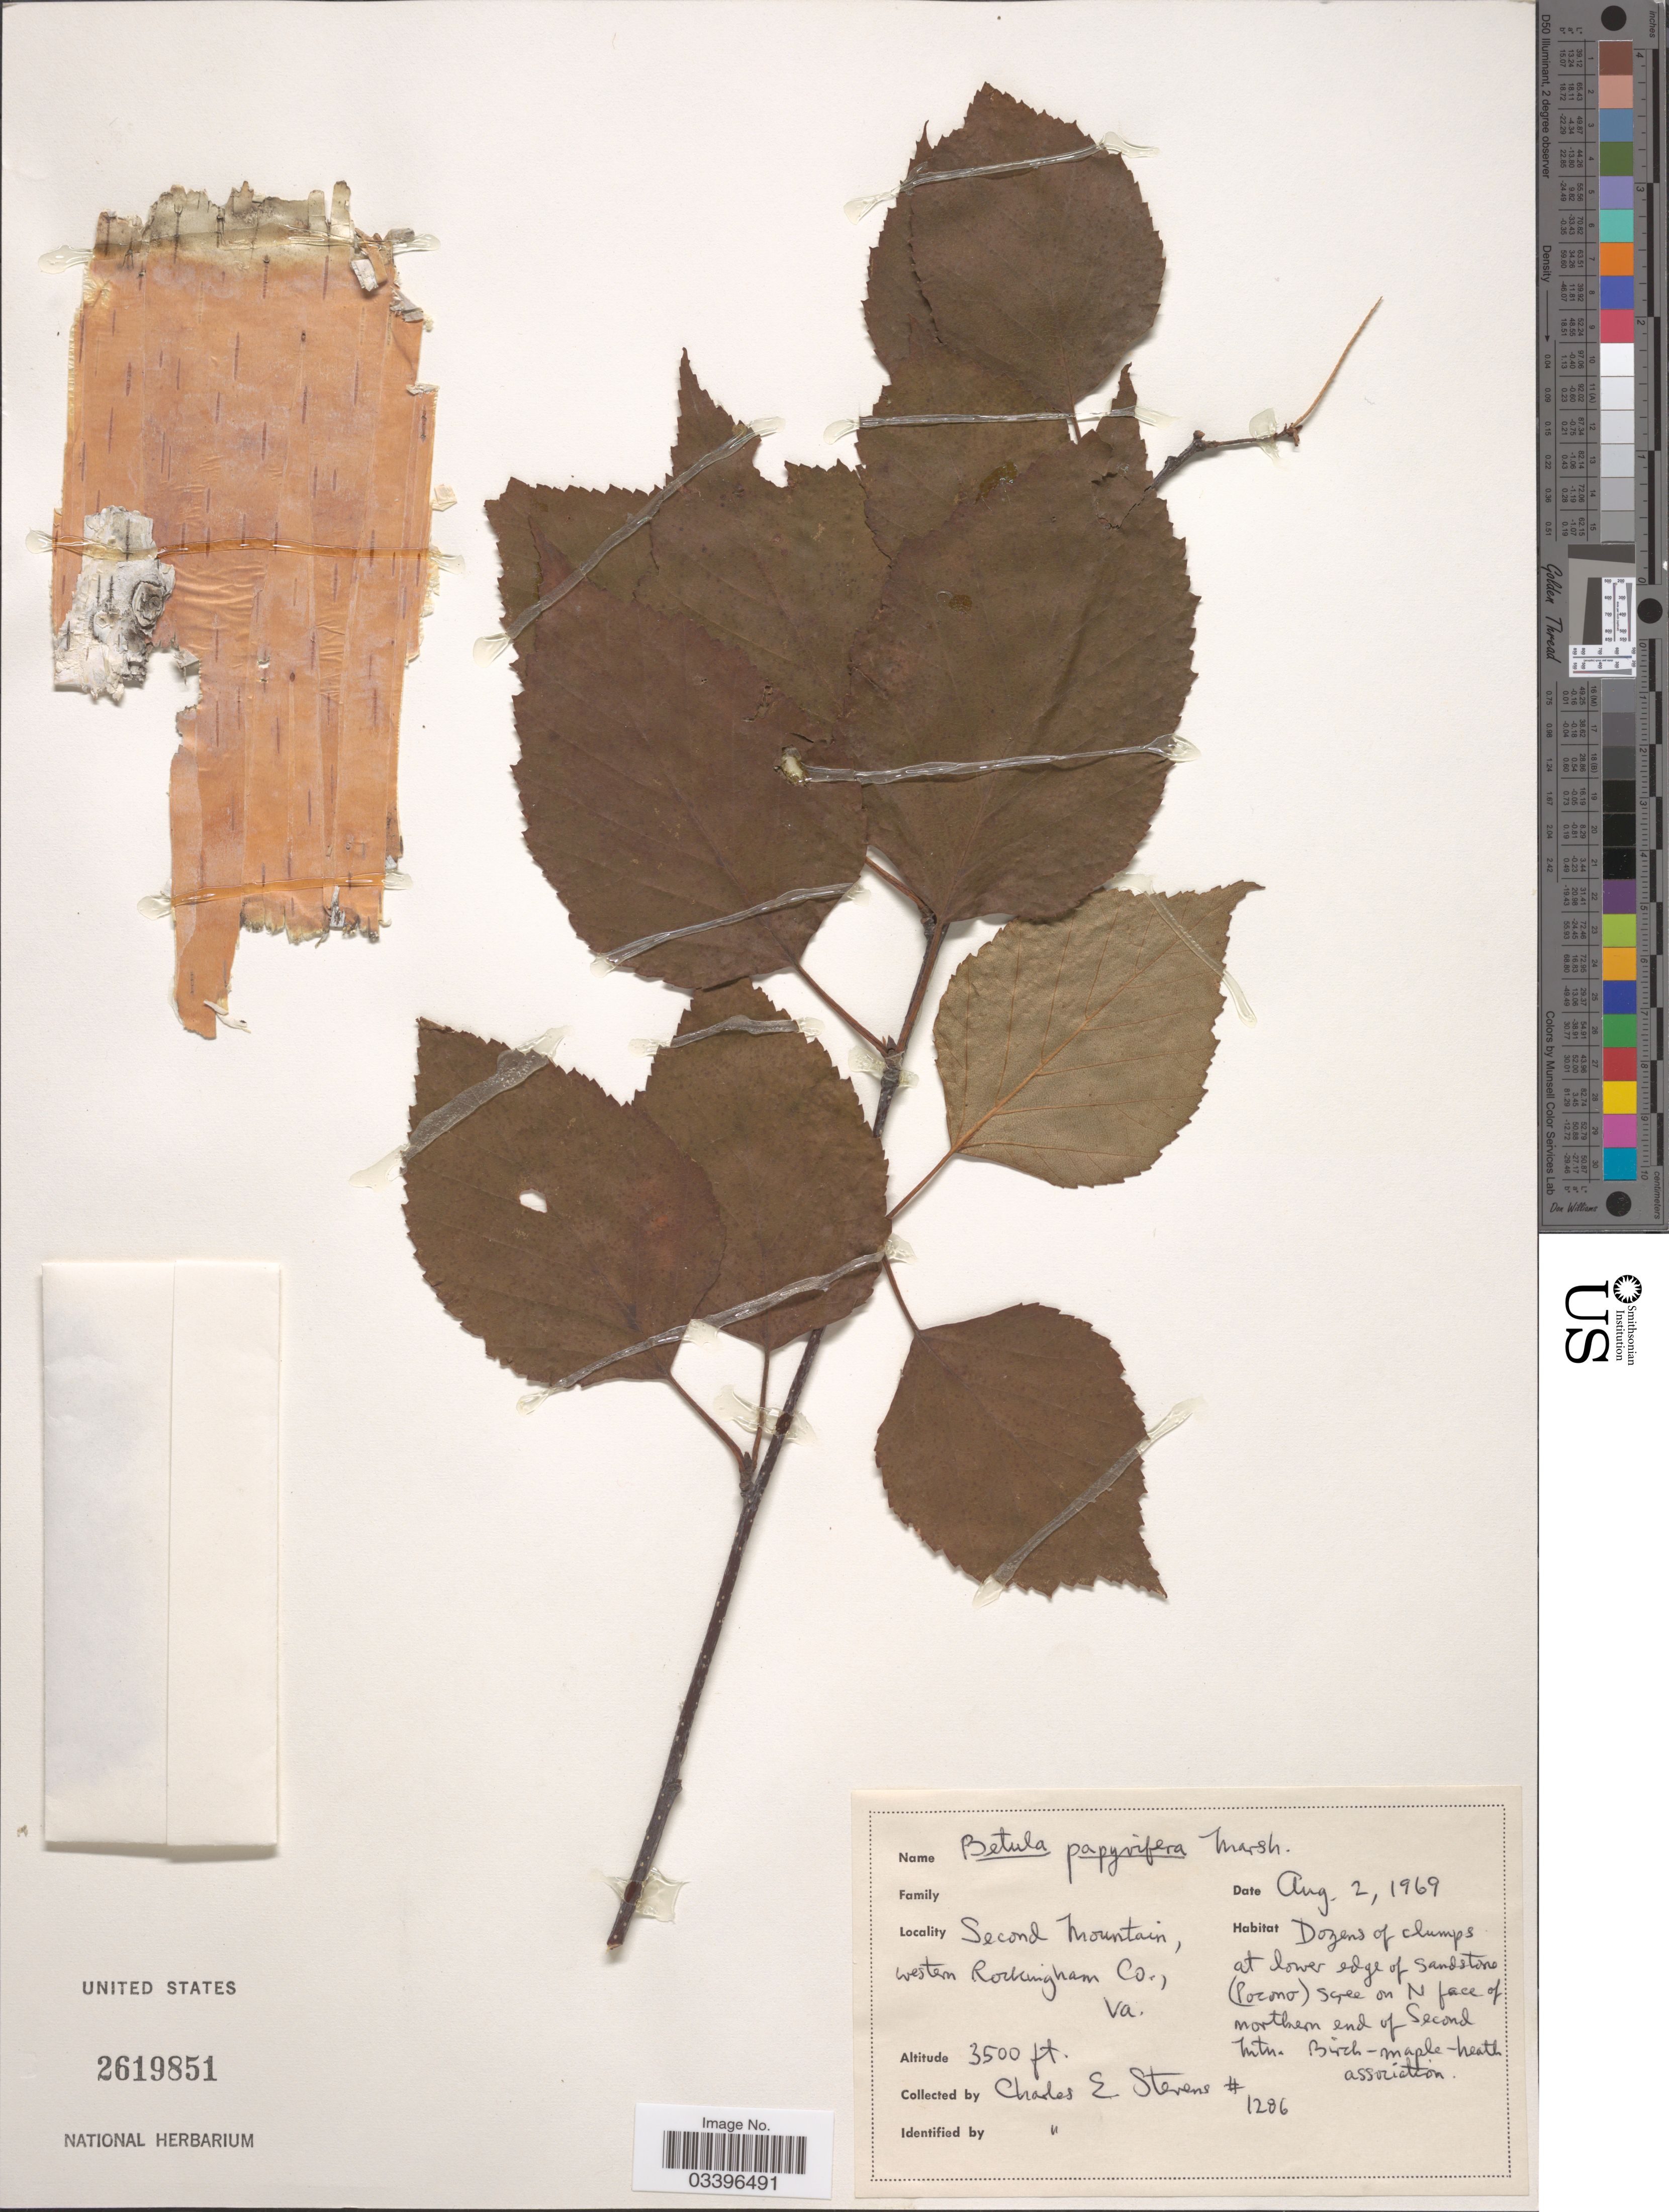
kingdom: Plantae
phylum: Tracheophyta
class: Magnoliopsida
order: Fagales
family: Betulaceae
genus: Betula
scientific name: Betula papyrifera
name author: Marshall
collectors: C. Stevens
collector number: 1286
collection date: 1969-08-02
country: United States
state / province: Virginia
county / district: Rockingham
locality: Second Mountain, Western Rockingham Co. At lower edge of Sandstone (Pocono) scree on N face of northern end of Second Mtn.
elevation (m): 1067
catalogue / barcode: US 2619851